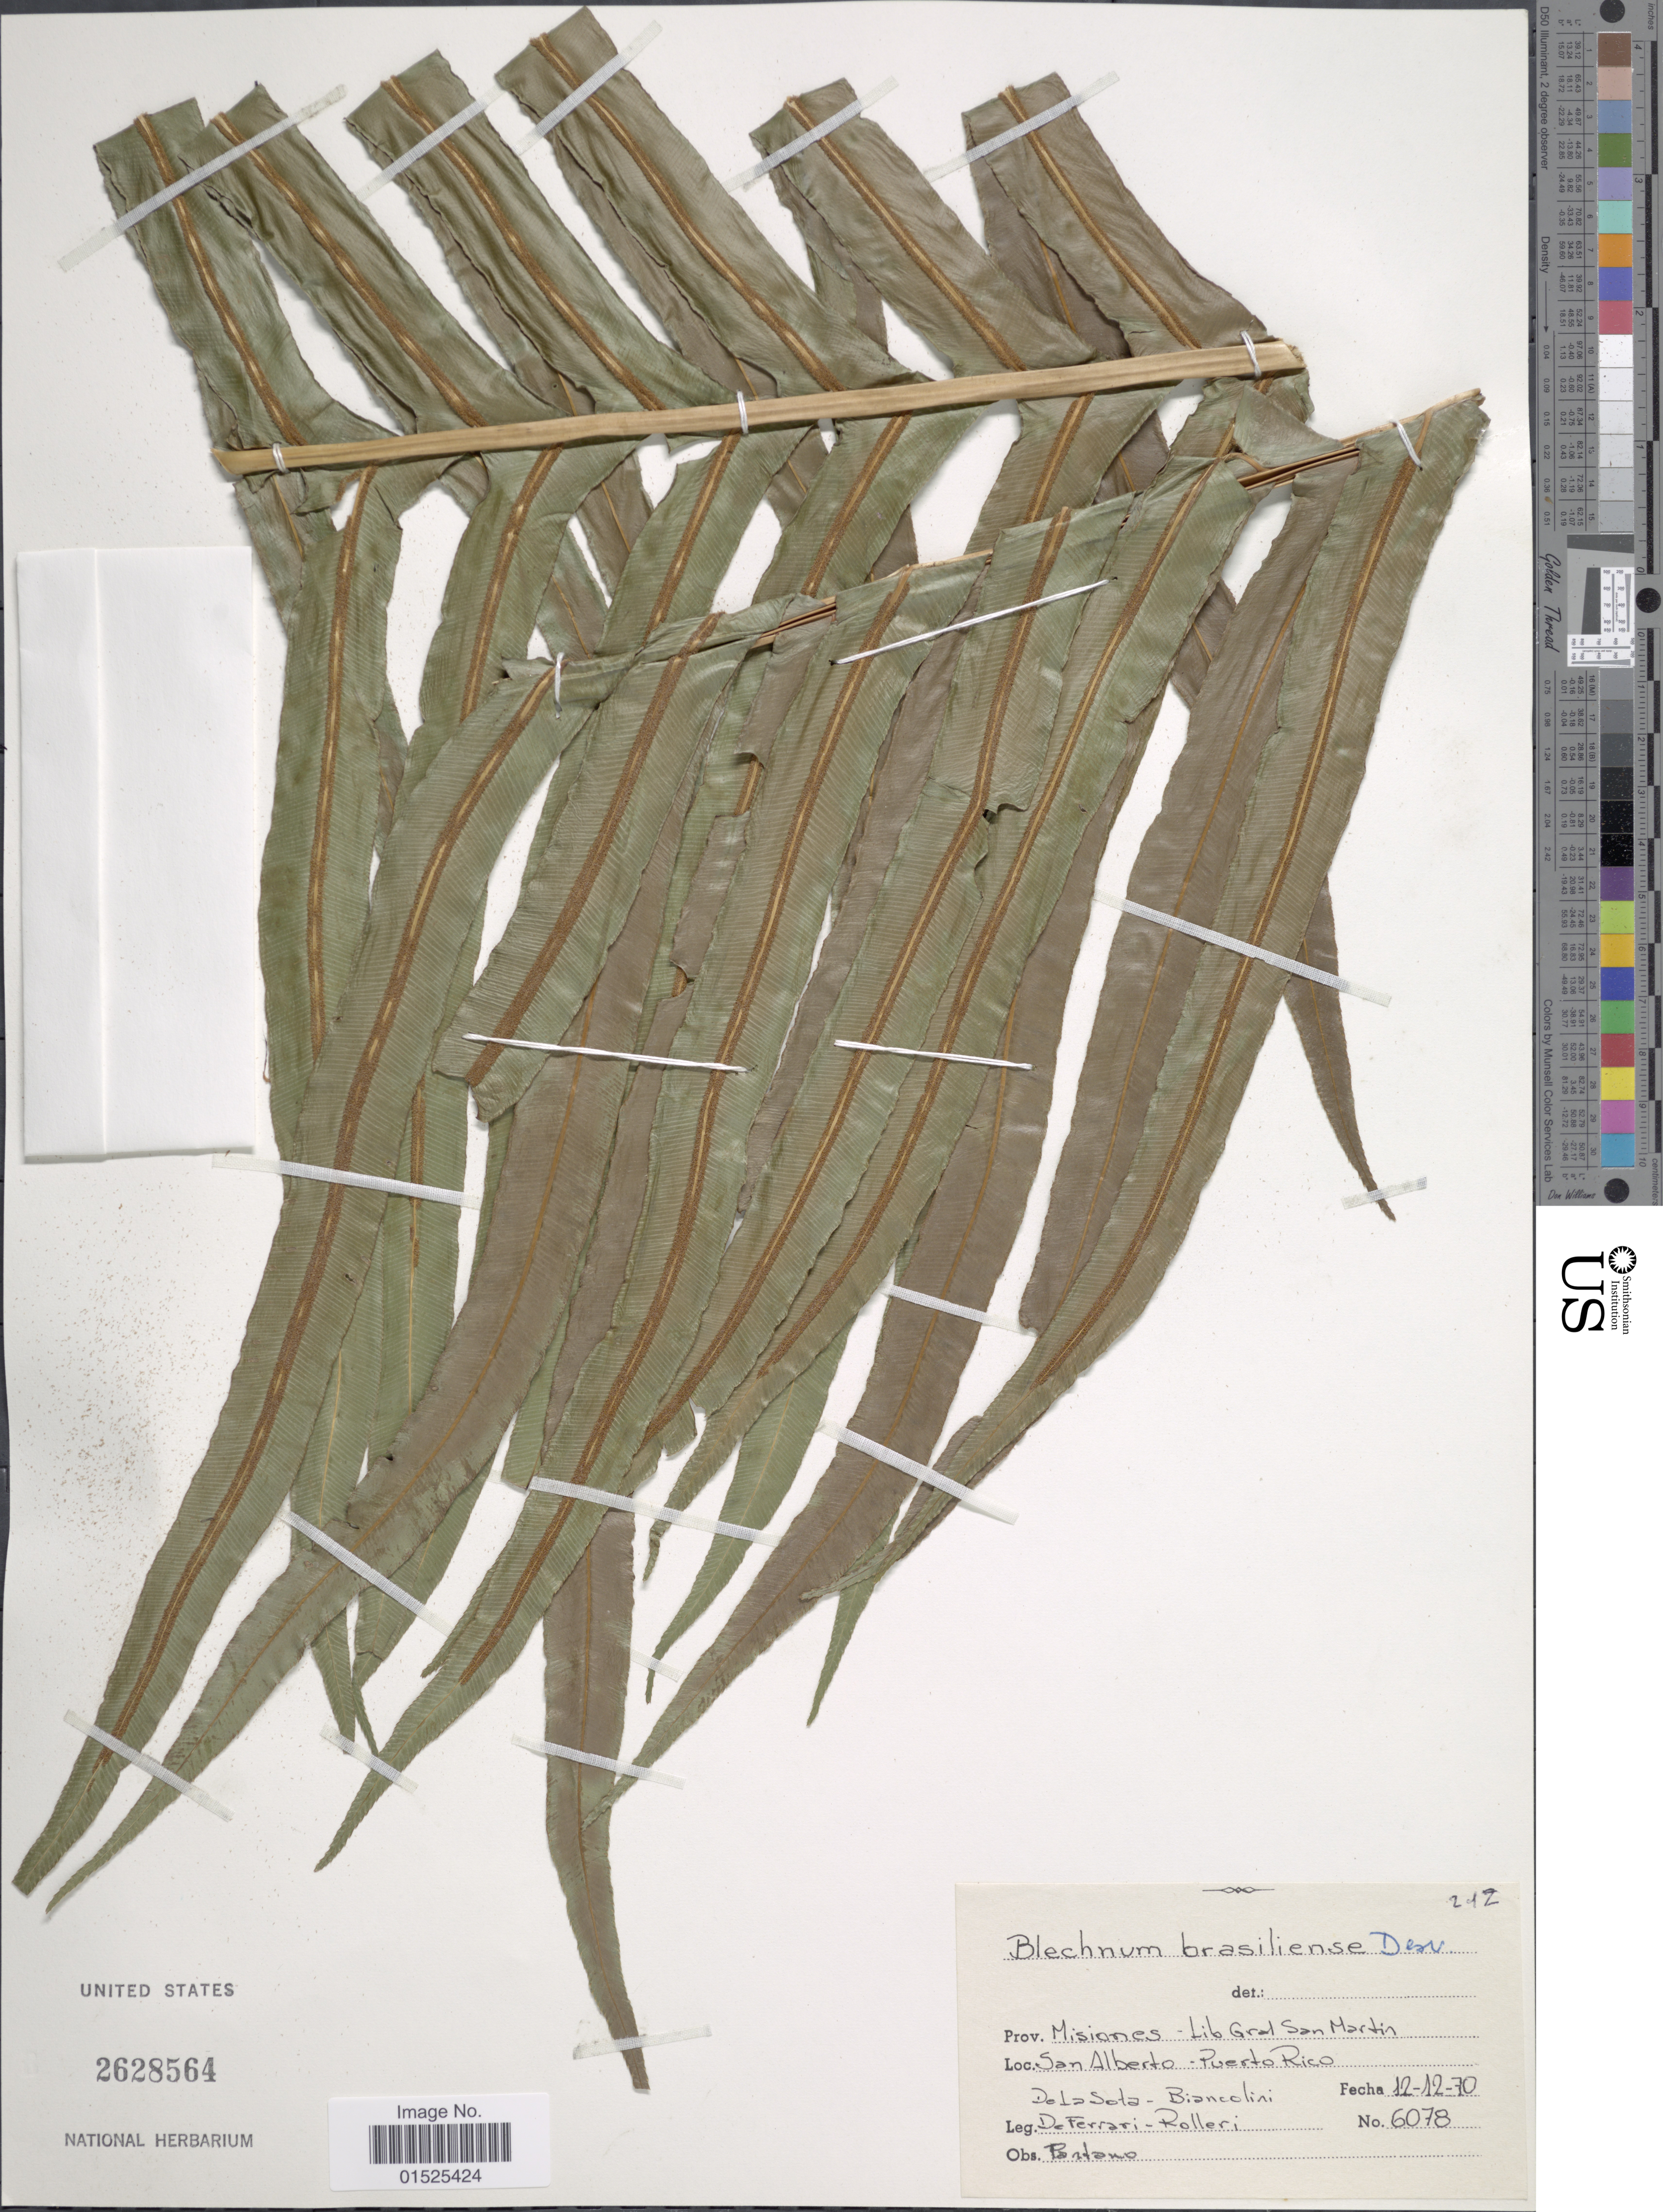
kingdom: Plantae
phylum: Tracheophyta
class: Polypodiopsida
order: Polypodiales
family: Blechnaceae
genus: Blechnum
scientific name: Blechnum brasiliense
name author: Desv.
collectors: de la Sota, Biancolini, De Ferrari & Rolleri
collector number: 6078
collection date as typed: Transcribed d/m/y: 12/12/70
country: Argentina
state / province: Misiones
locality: Prov. Misiones - Lib Gral San Alberto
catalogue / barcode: US 2628564